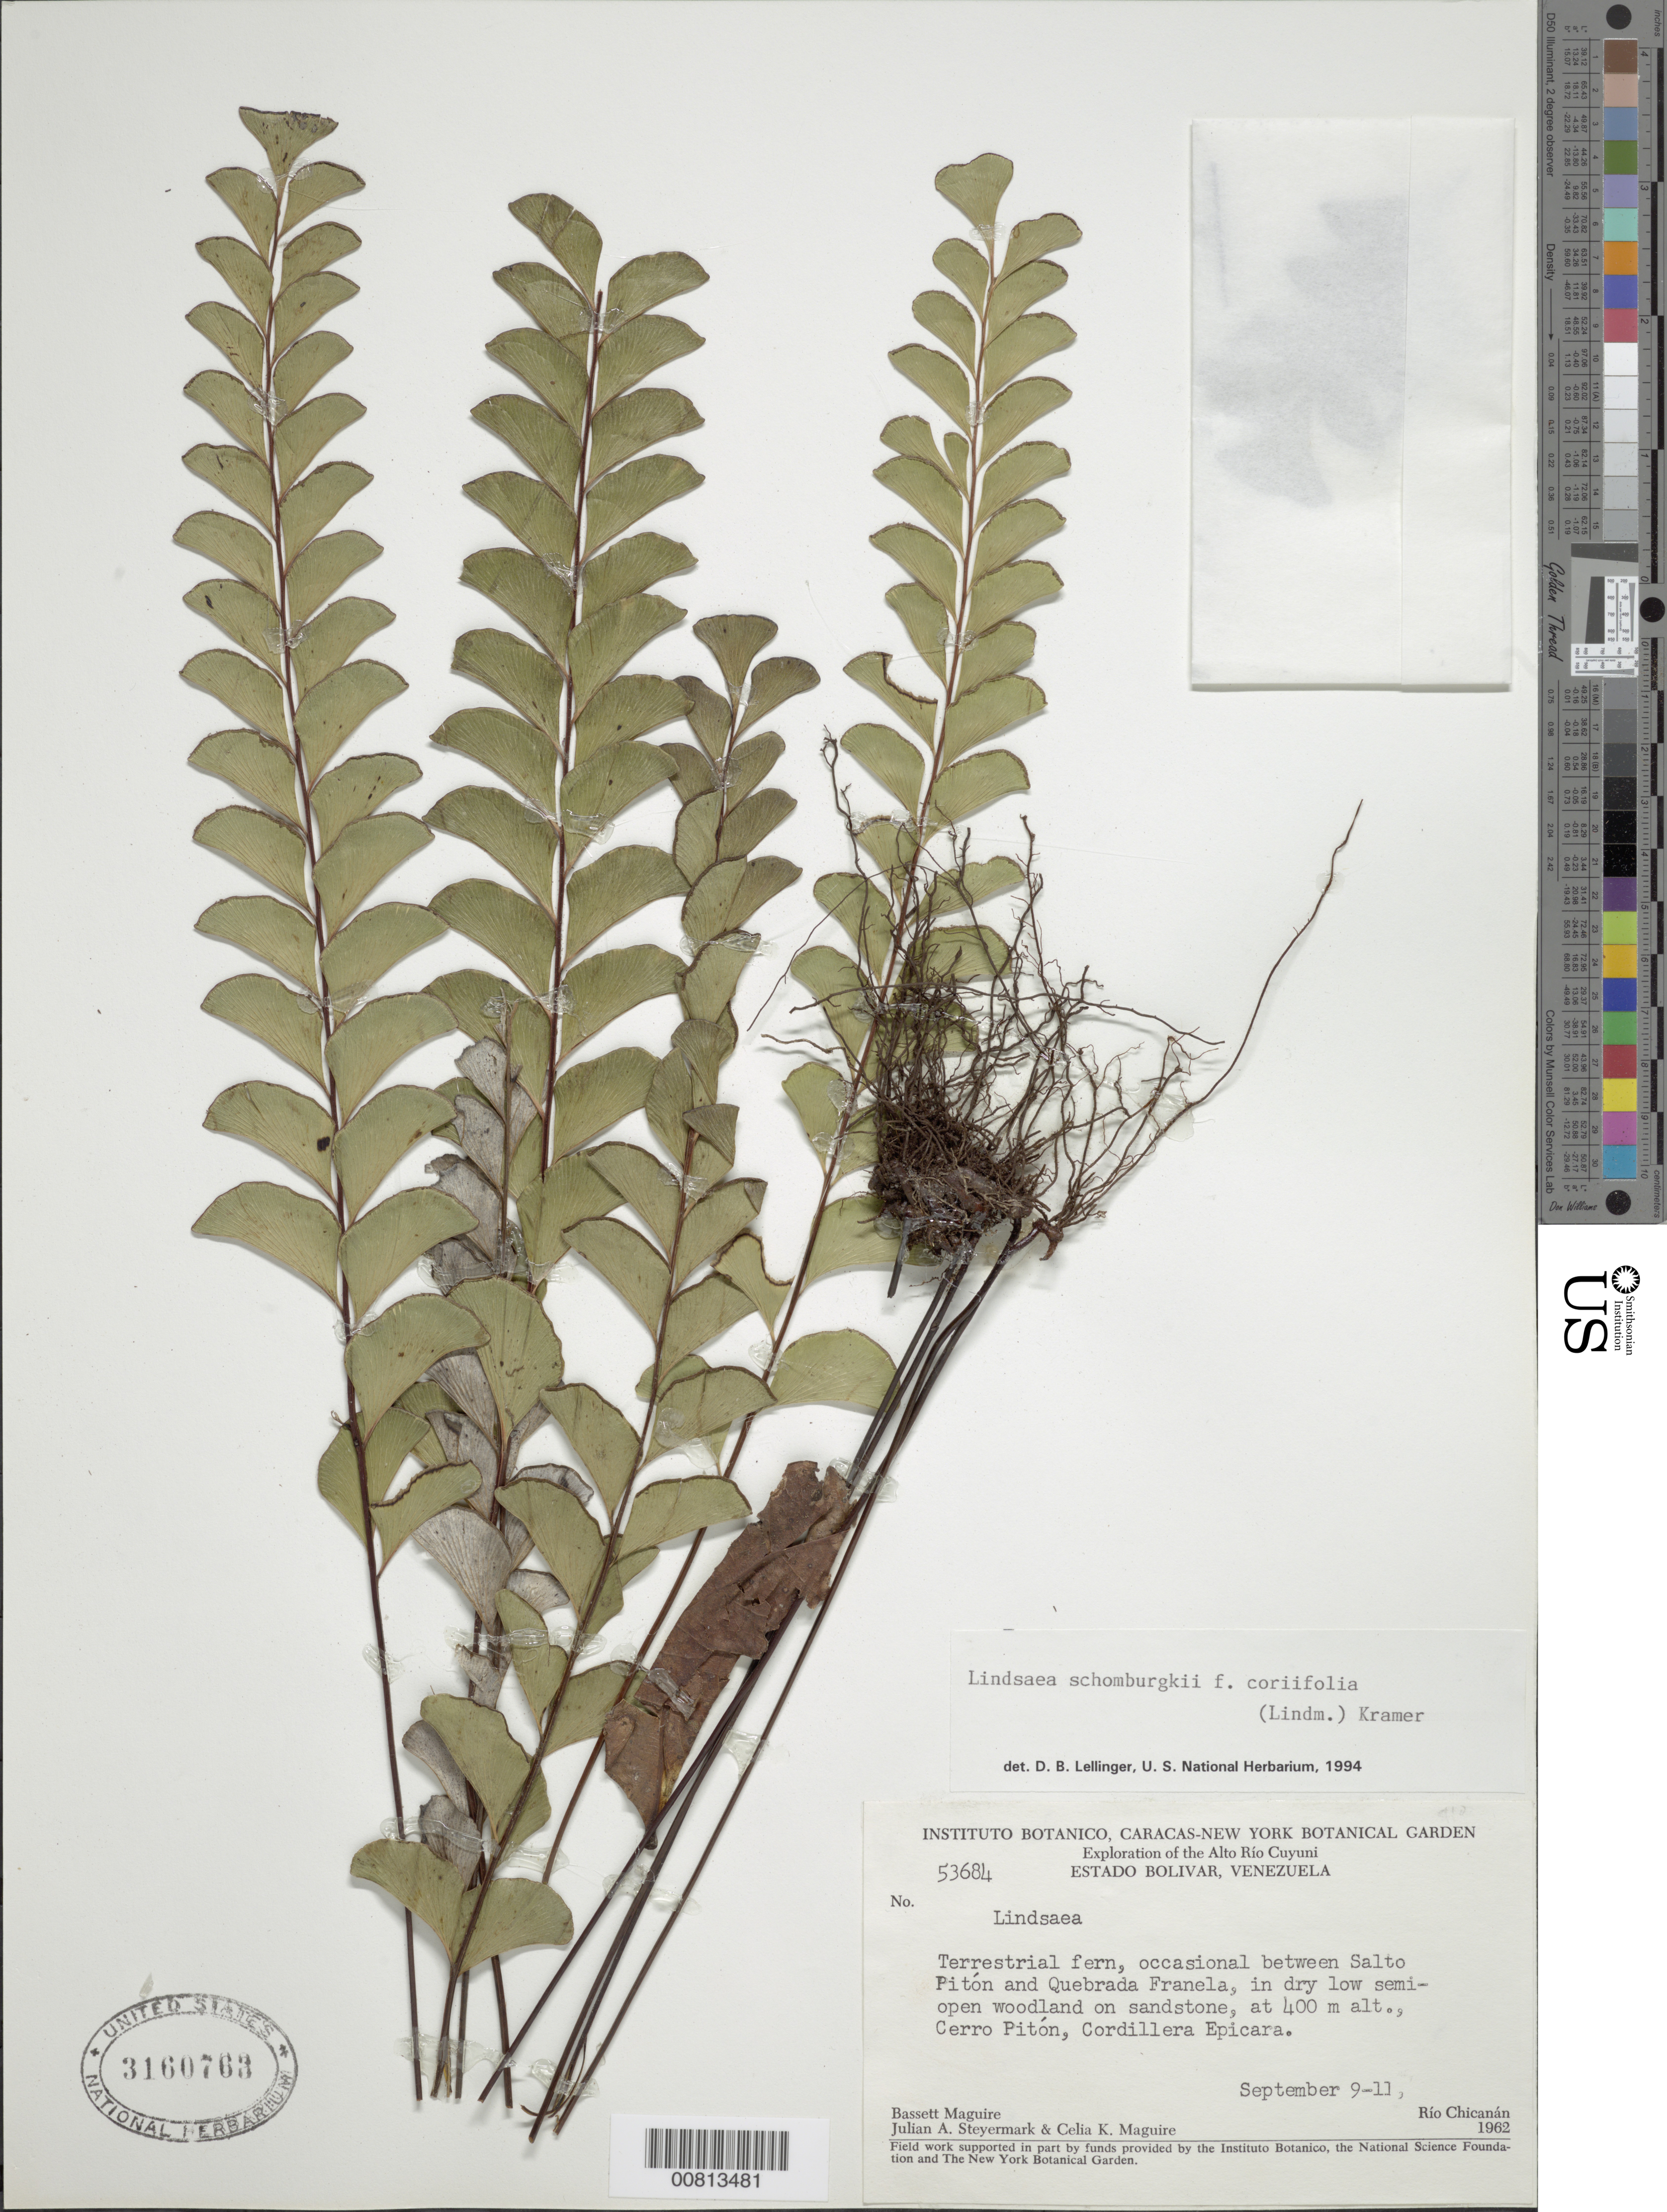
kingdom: Plantae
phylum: Tracheophyta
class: Polypodiopsida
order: Polypodiales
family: Lindsaeaceae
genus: Lindsaea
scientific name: Lindsaea schomburgkii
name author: Klotzsch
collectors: B. Maguire, J. Steyermark & C. K. Maguire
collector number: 53684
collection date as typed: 9-Sep-62 to 11-Sep-62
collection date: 1962-09-09/1962-09-11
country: Venezuela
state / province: Bolívar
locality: Alto Río Cuyuni, Cerro Pitón, Cordillera Epicara, betw. Salto Pitón and Quebrada Franela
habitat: Dry low semiopen woodland on sandstone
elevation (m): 400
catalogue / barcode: US 3160763